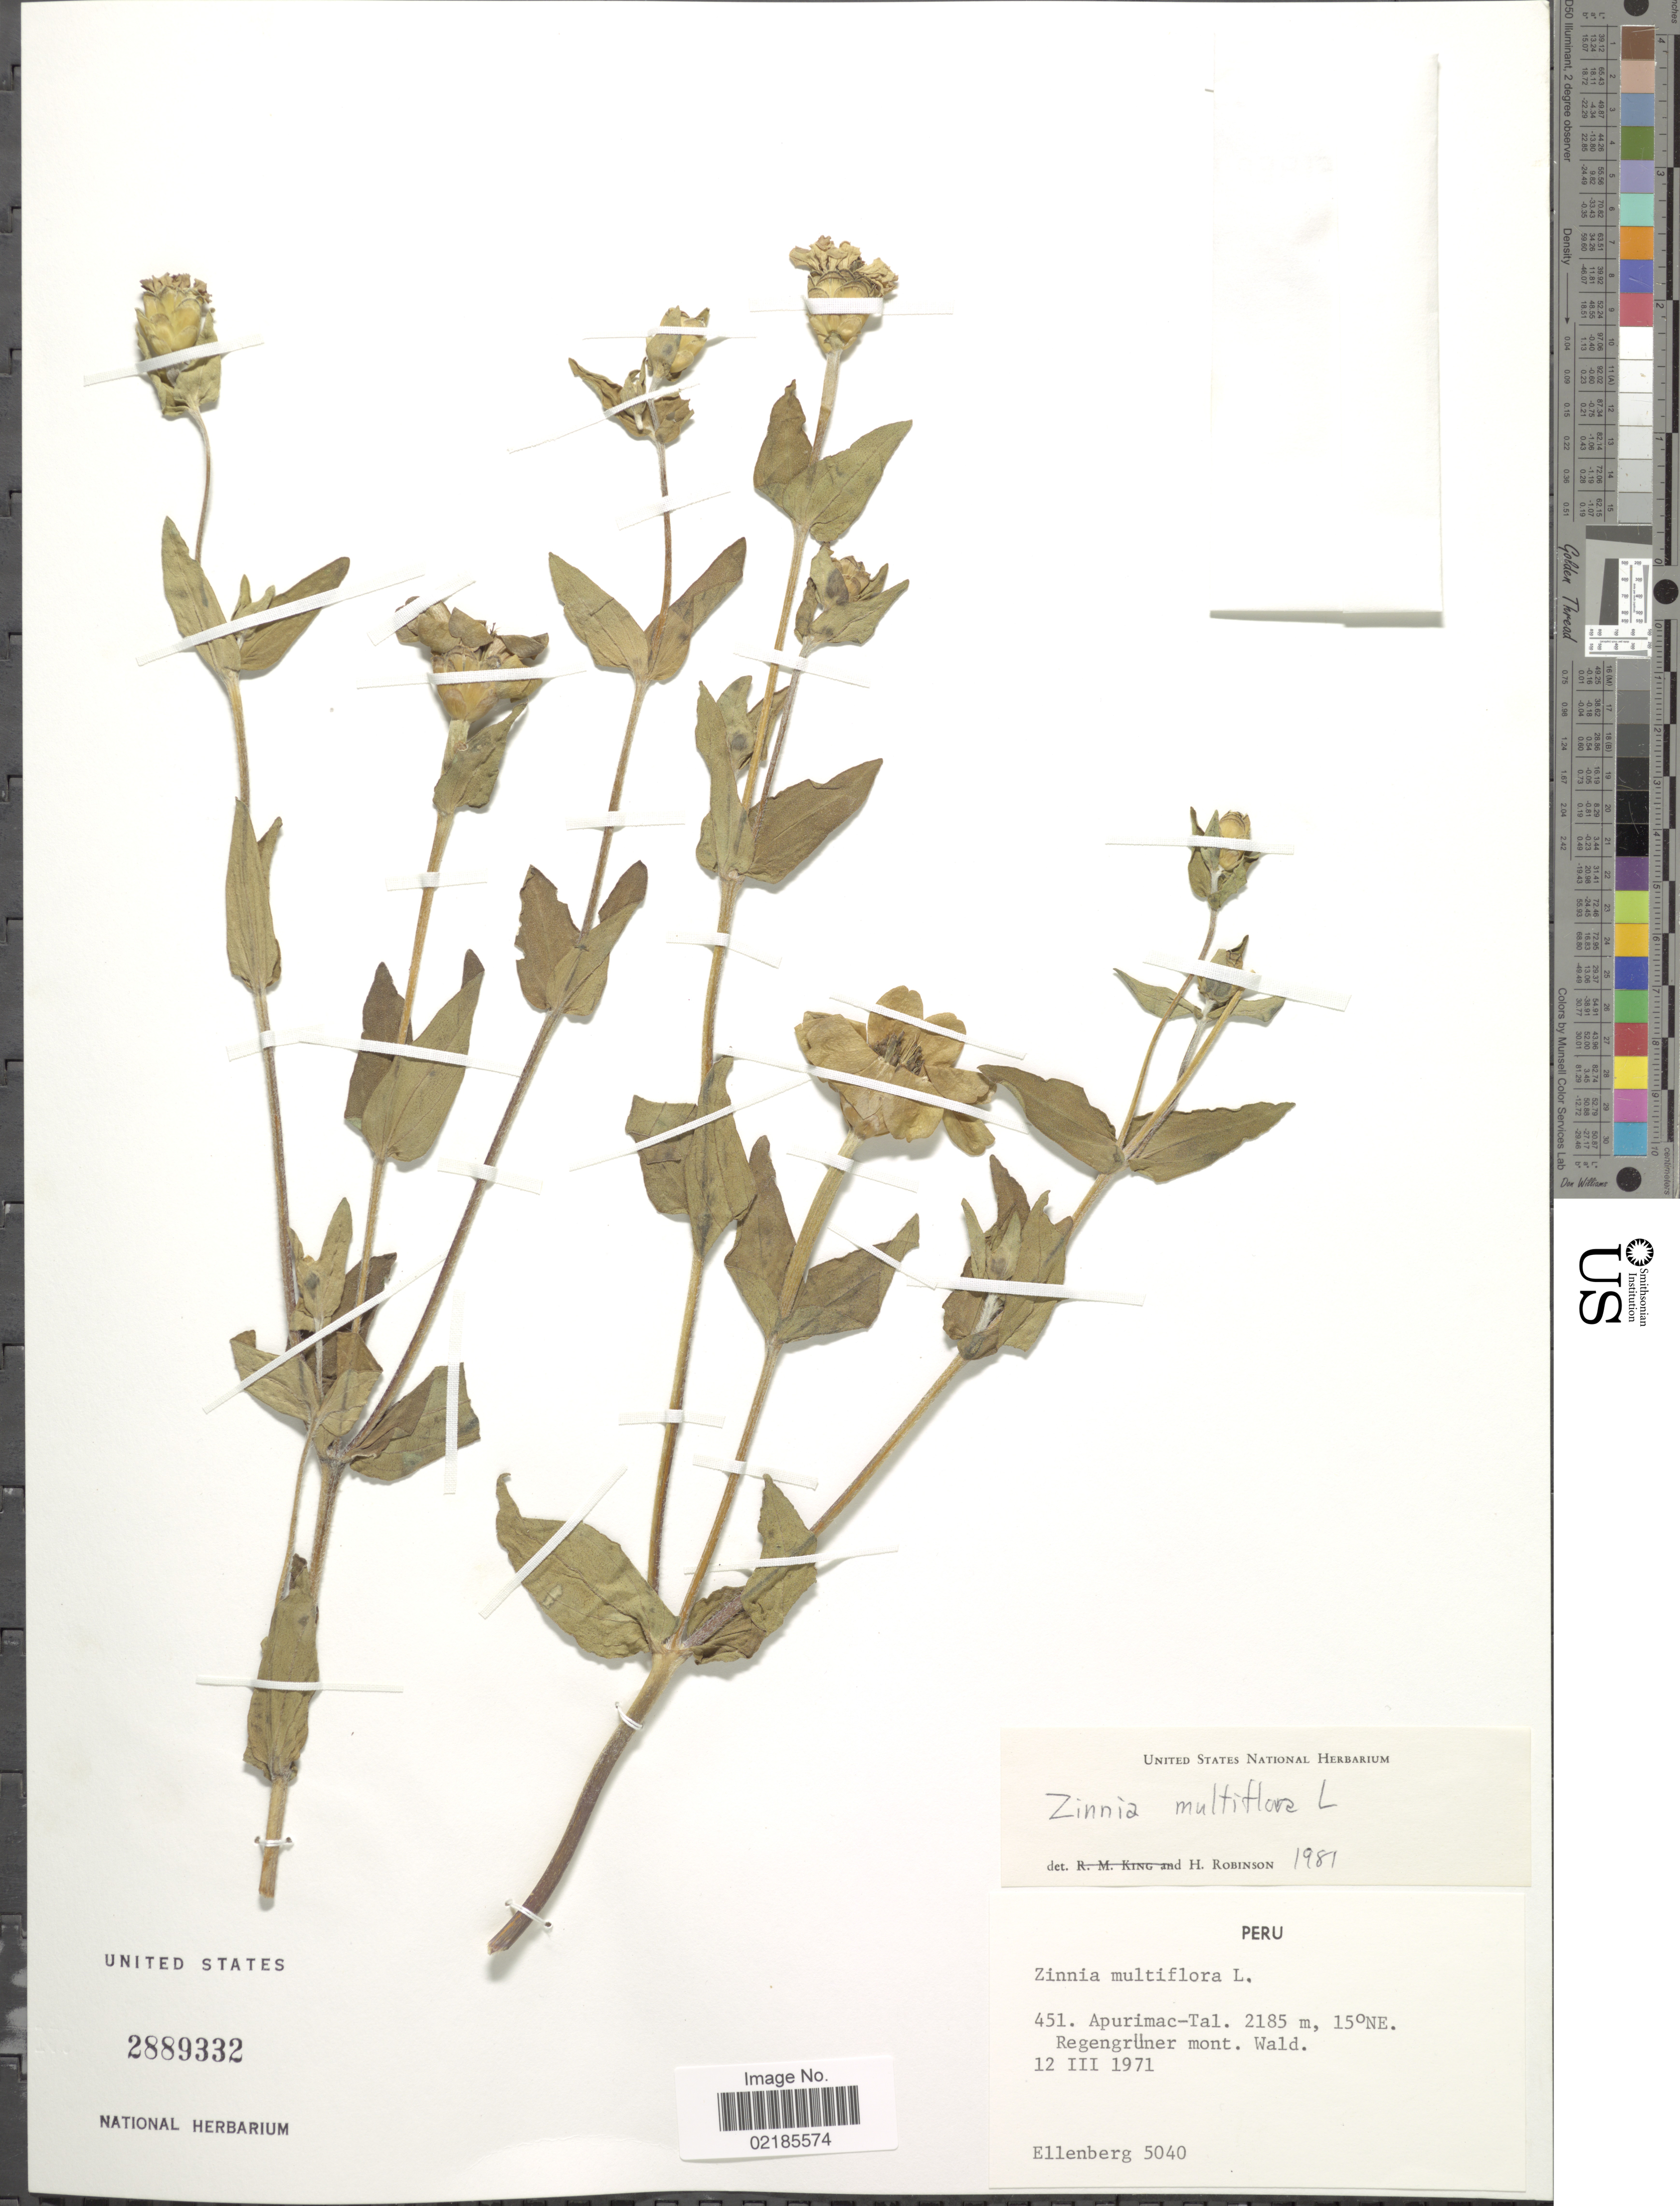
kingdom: Plantae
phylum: Tracheophyta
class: Magnoliopsida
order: Asterales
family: Asteraceae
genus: Zinnia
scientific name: Zinnia peruviana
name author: (L.) L.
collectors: H. Ellenberg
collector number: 5040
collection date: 1971-03-12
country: Peru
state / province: Apurímac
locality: Apurimac-Tal, 15° NE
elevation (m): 2185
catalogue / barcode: US 2889332